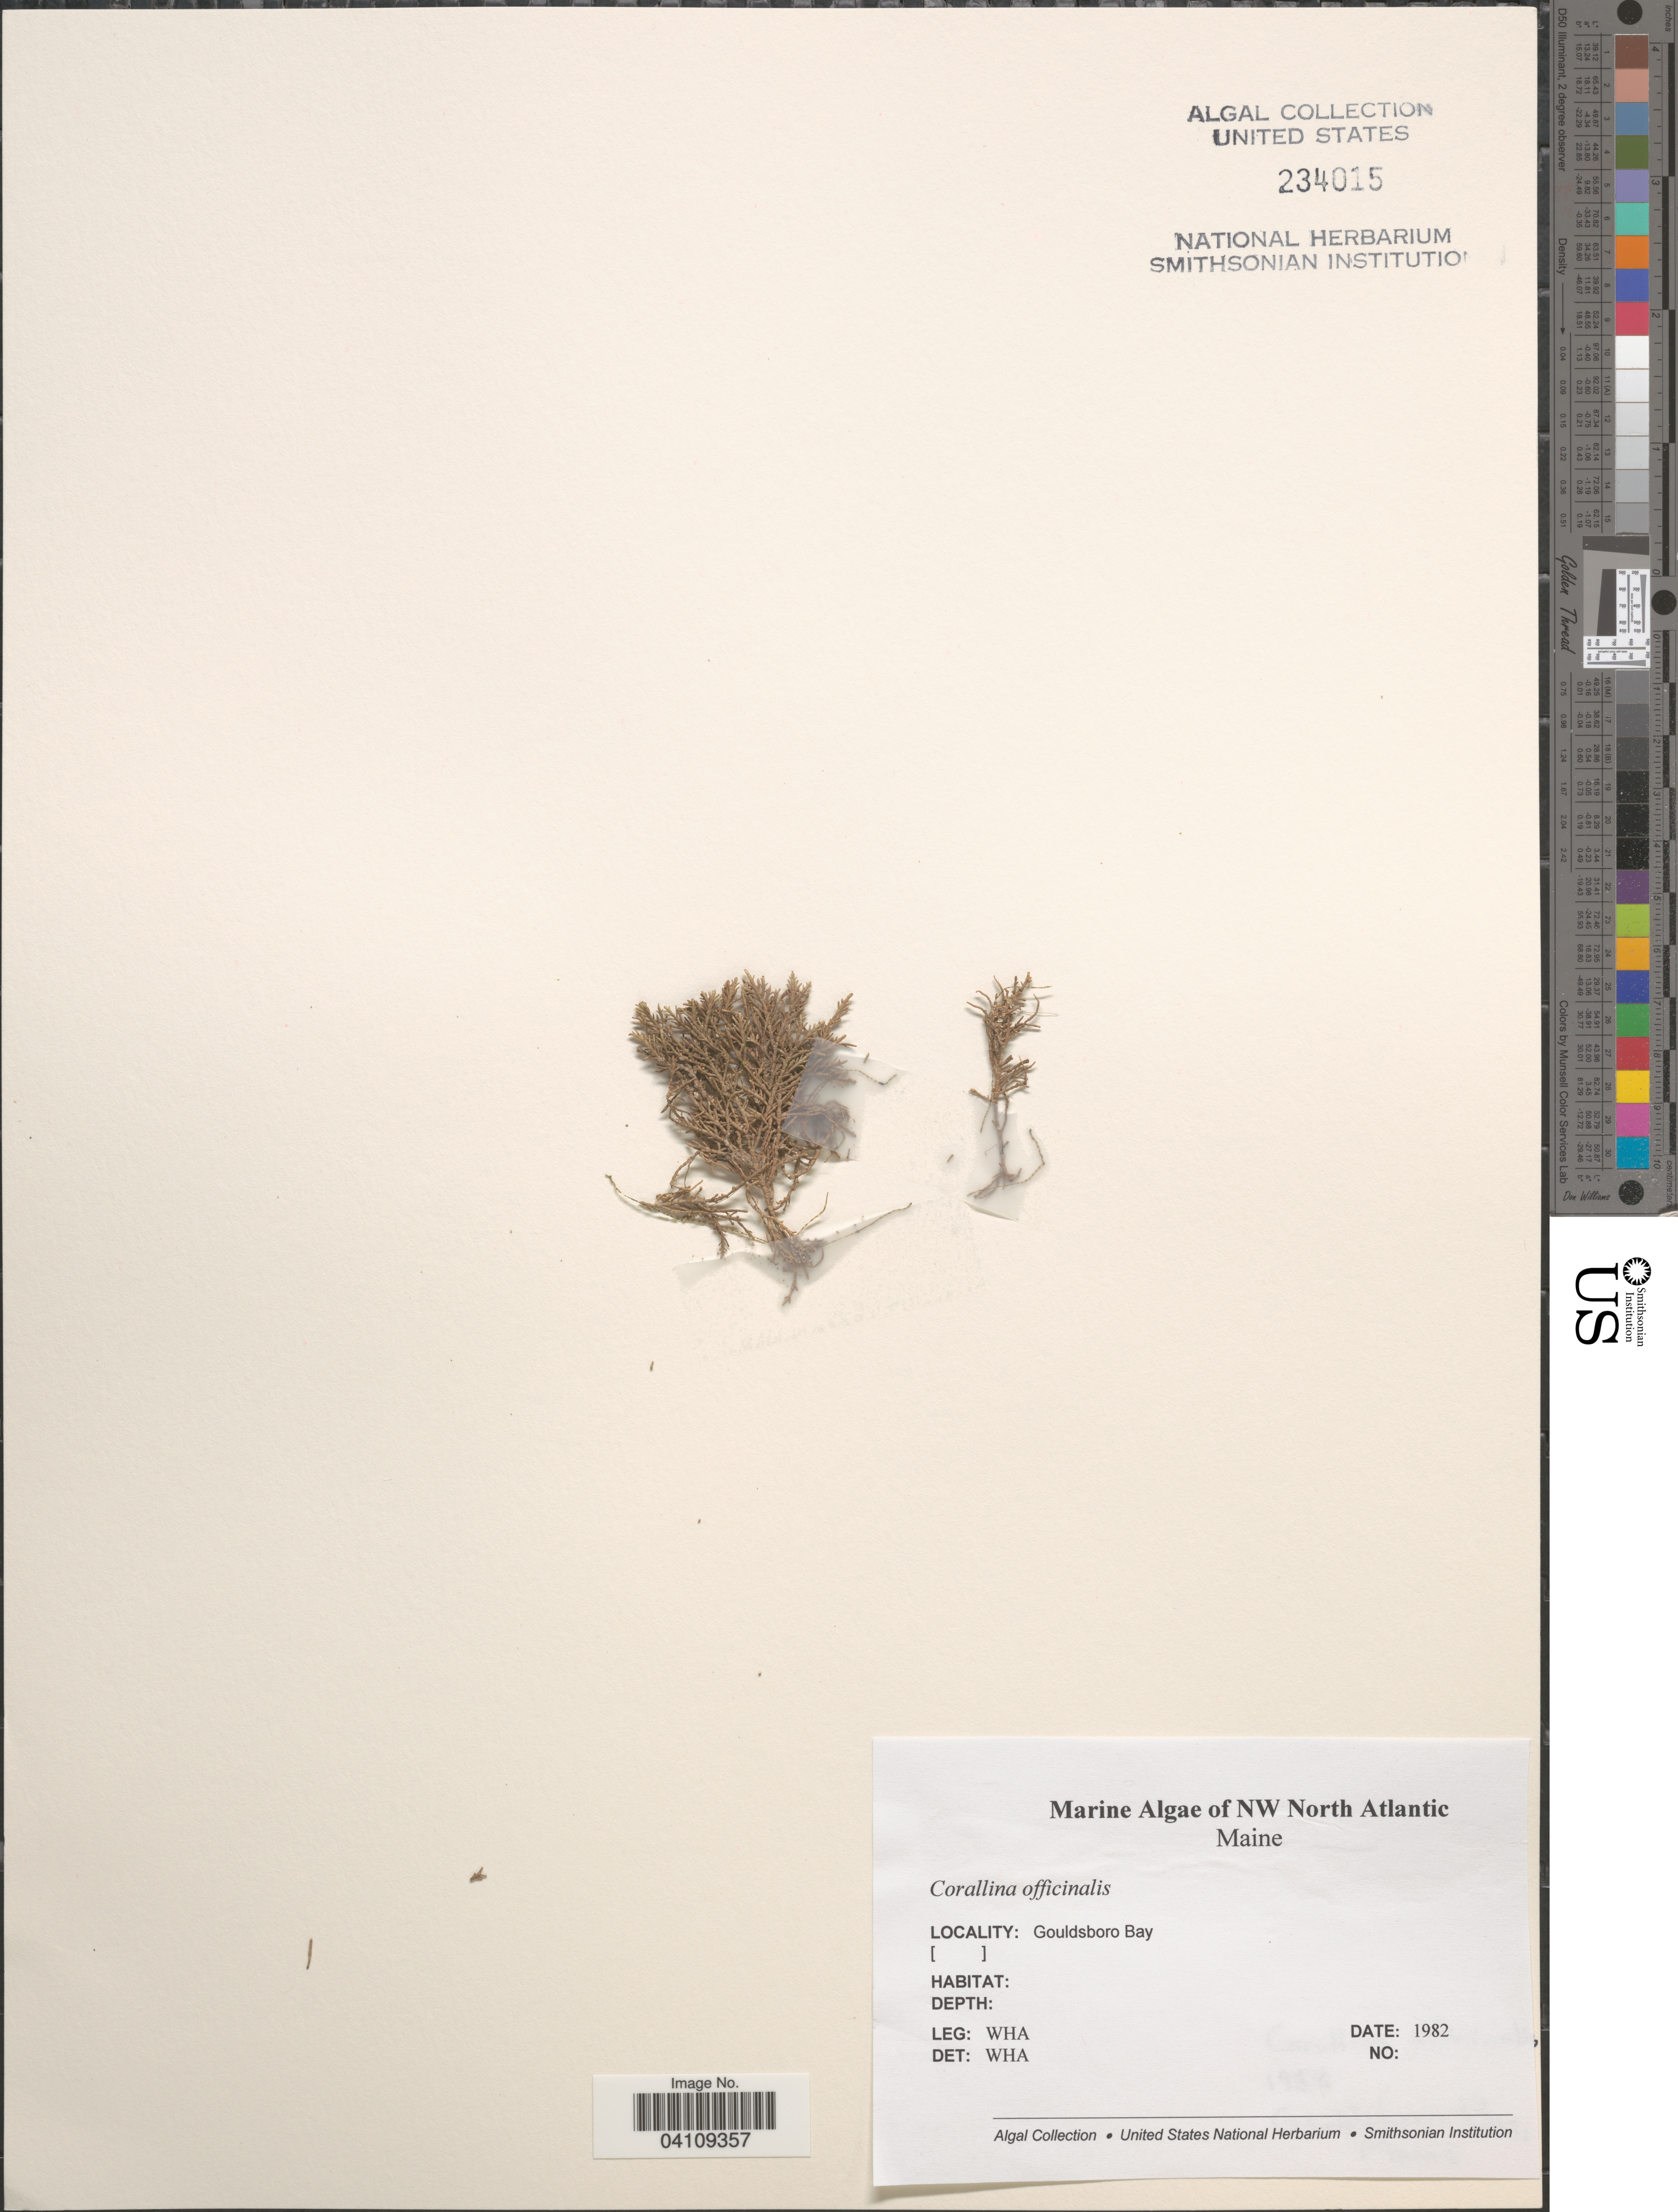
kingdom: Plantae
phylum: Rhodophyta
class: Florideophyceae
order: Corallinales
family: Corallinaceae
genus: Corallina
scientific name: Corallina officinalis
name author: L.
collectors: W. H. Adey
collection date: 1982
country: United States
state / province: Maine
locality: NW North Atlantic. Gouldsboro Bay.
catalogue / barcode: US 234015